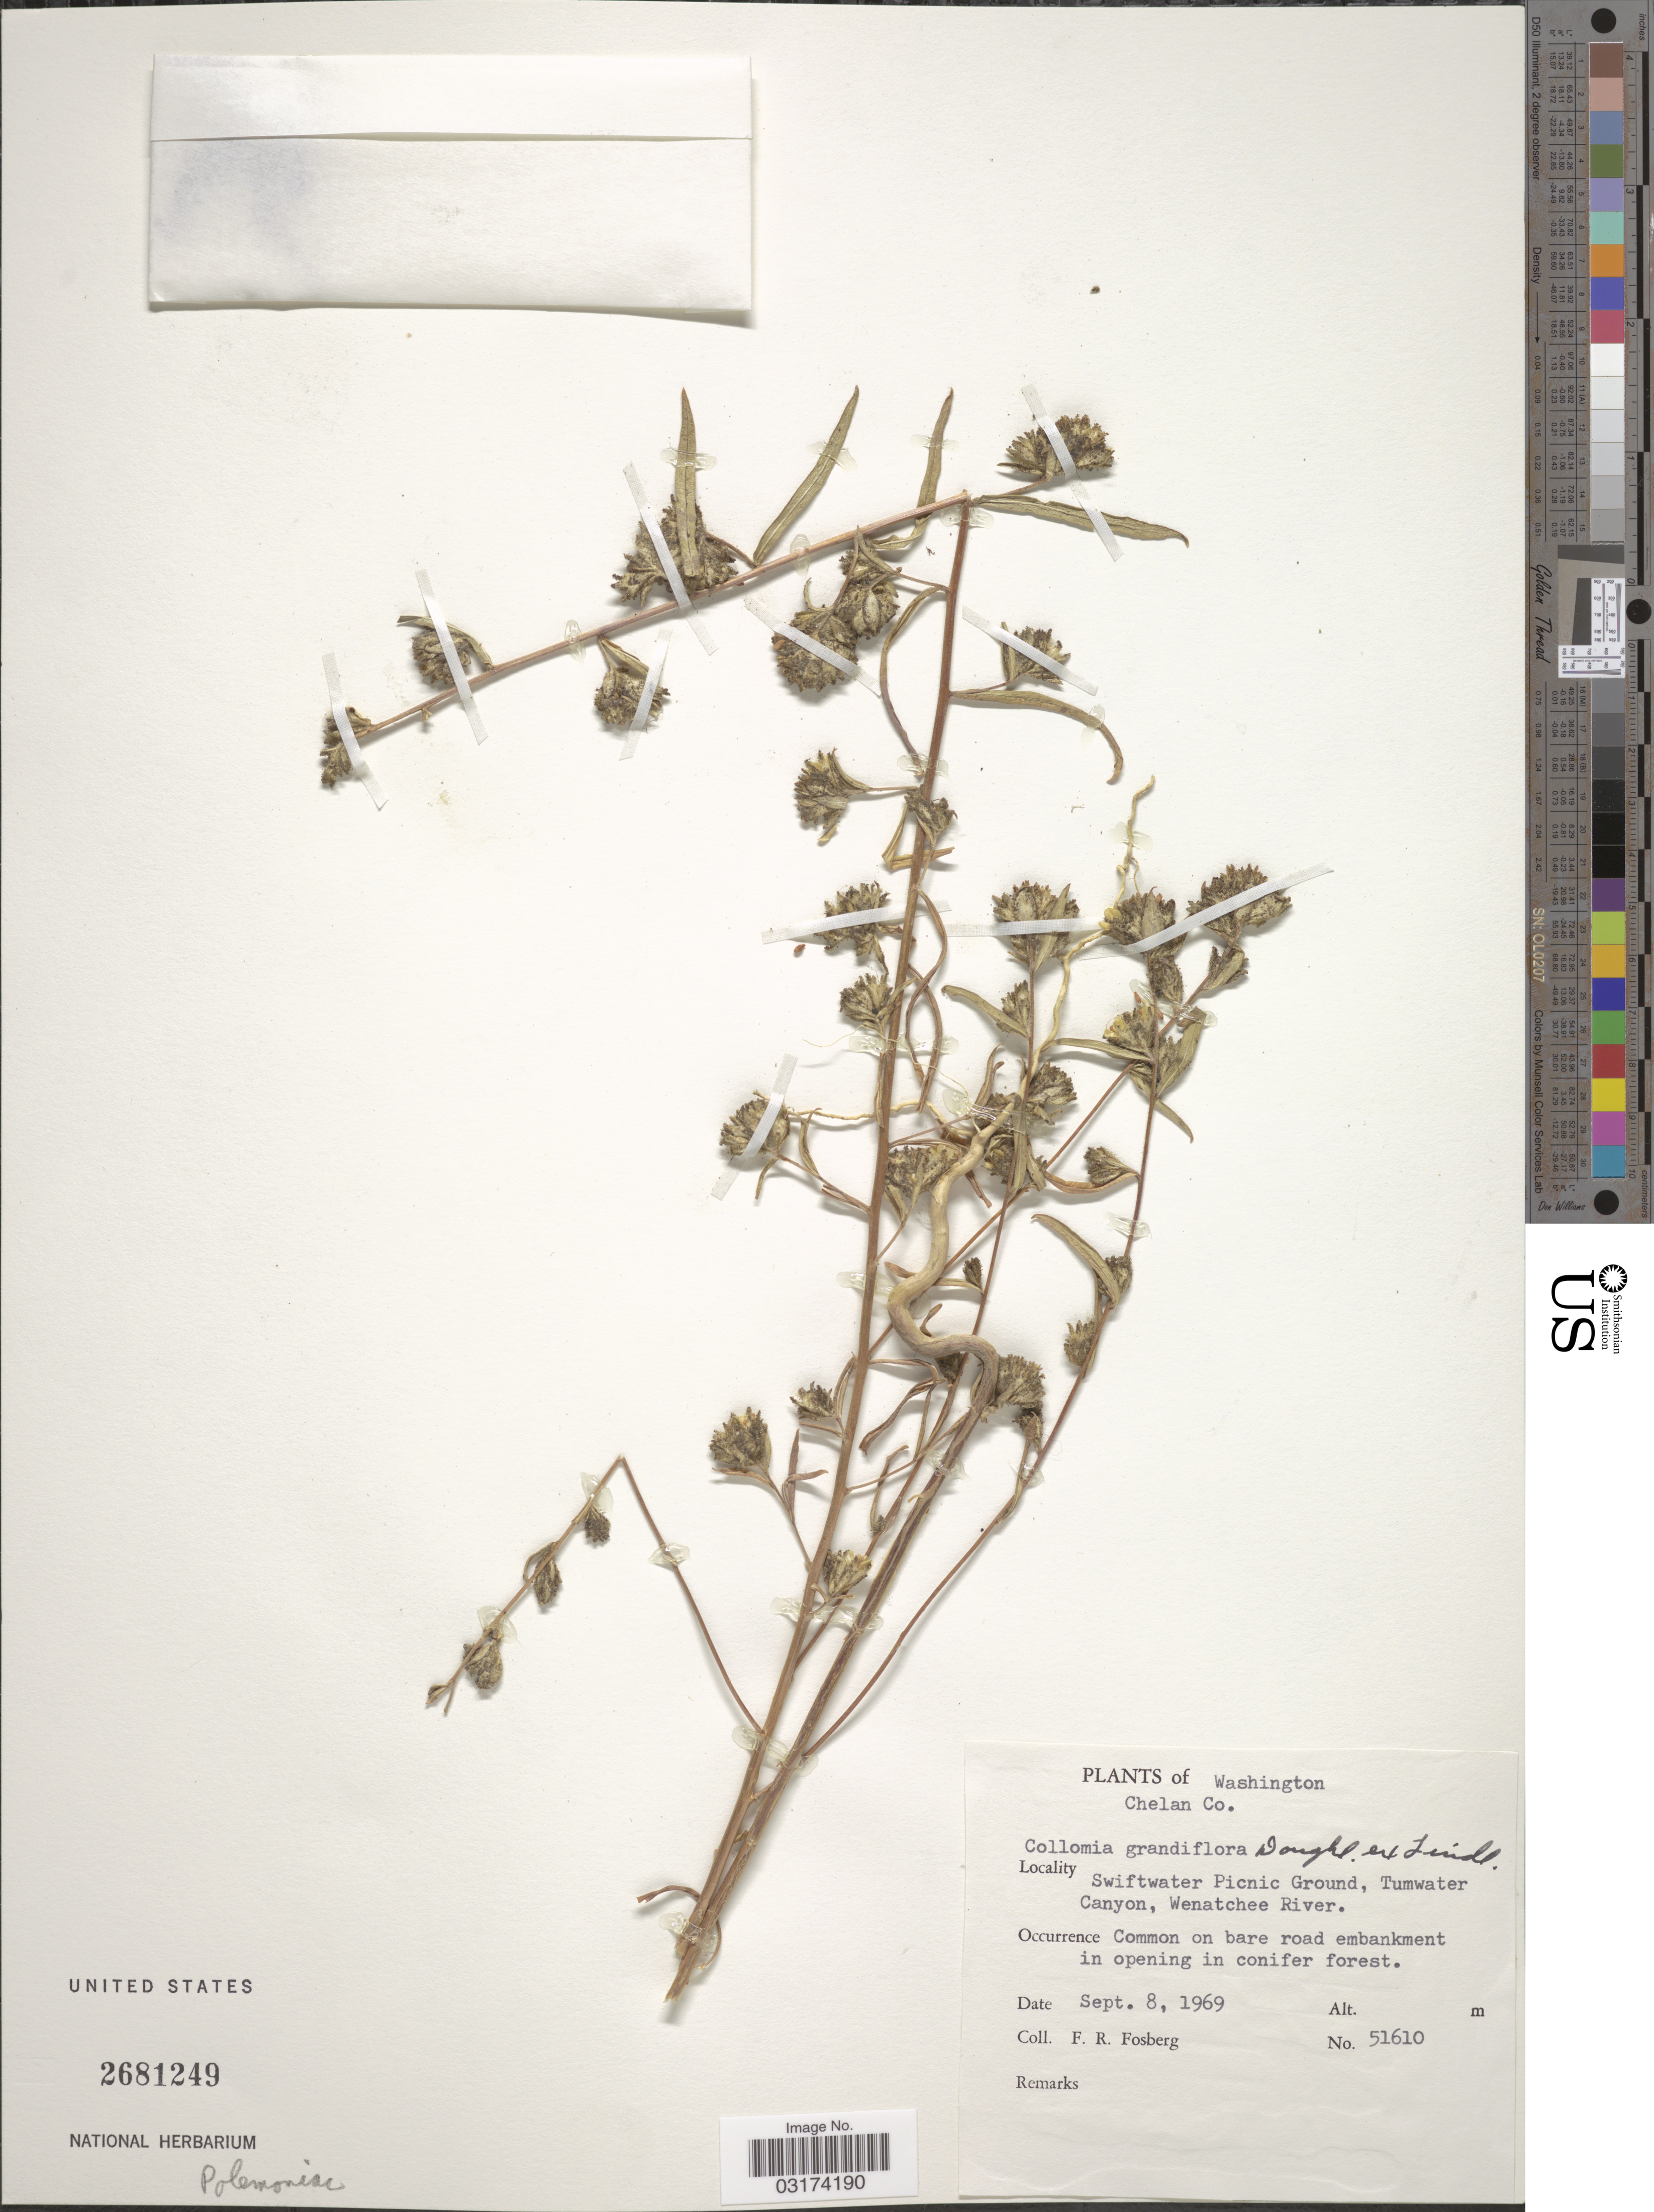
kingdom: Plantae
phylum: Tracheophyta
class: Magnoliopsida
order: Ericales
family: Polemoniaceae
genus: Collomia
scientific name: Collomia grandiflora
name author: Douglas ex Lindl.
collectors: F. R. Fosberg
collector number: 51610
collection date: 1969-09-08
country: United States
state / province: Washington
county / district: Chelan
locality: Chelan Co. Swiftwater Picnic Ground, Tumwater Canyon, Wenatchee River.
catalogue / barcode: US 2681249